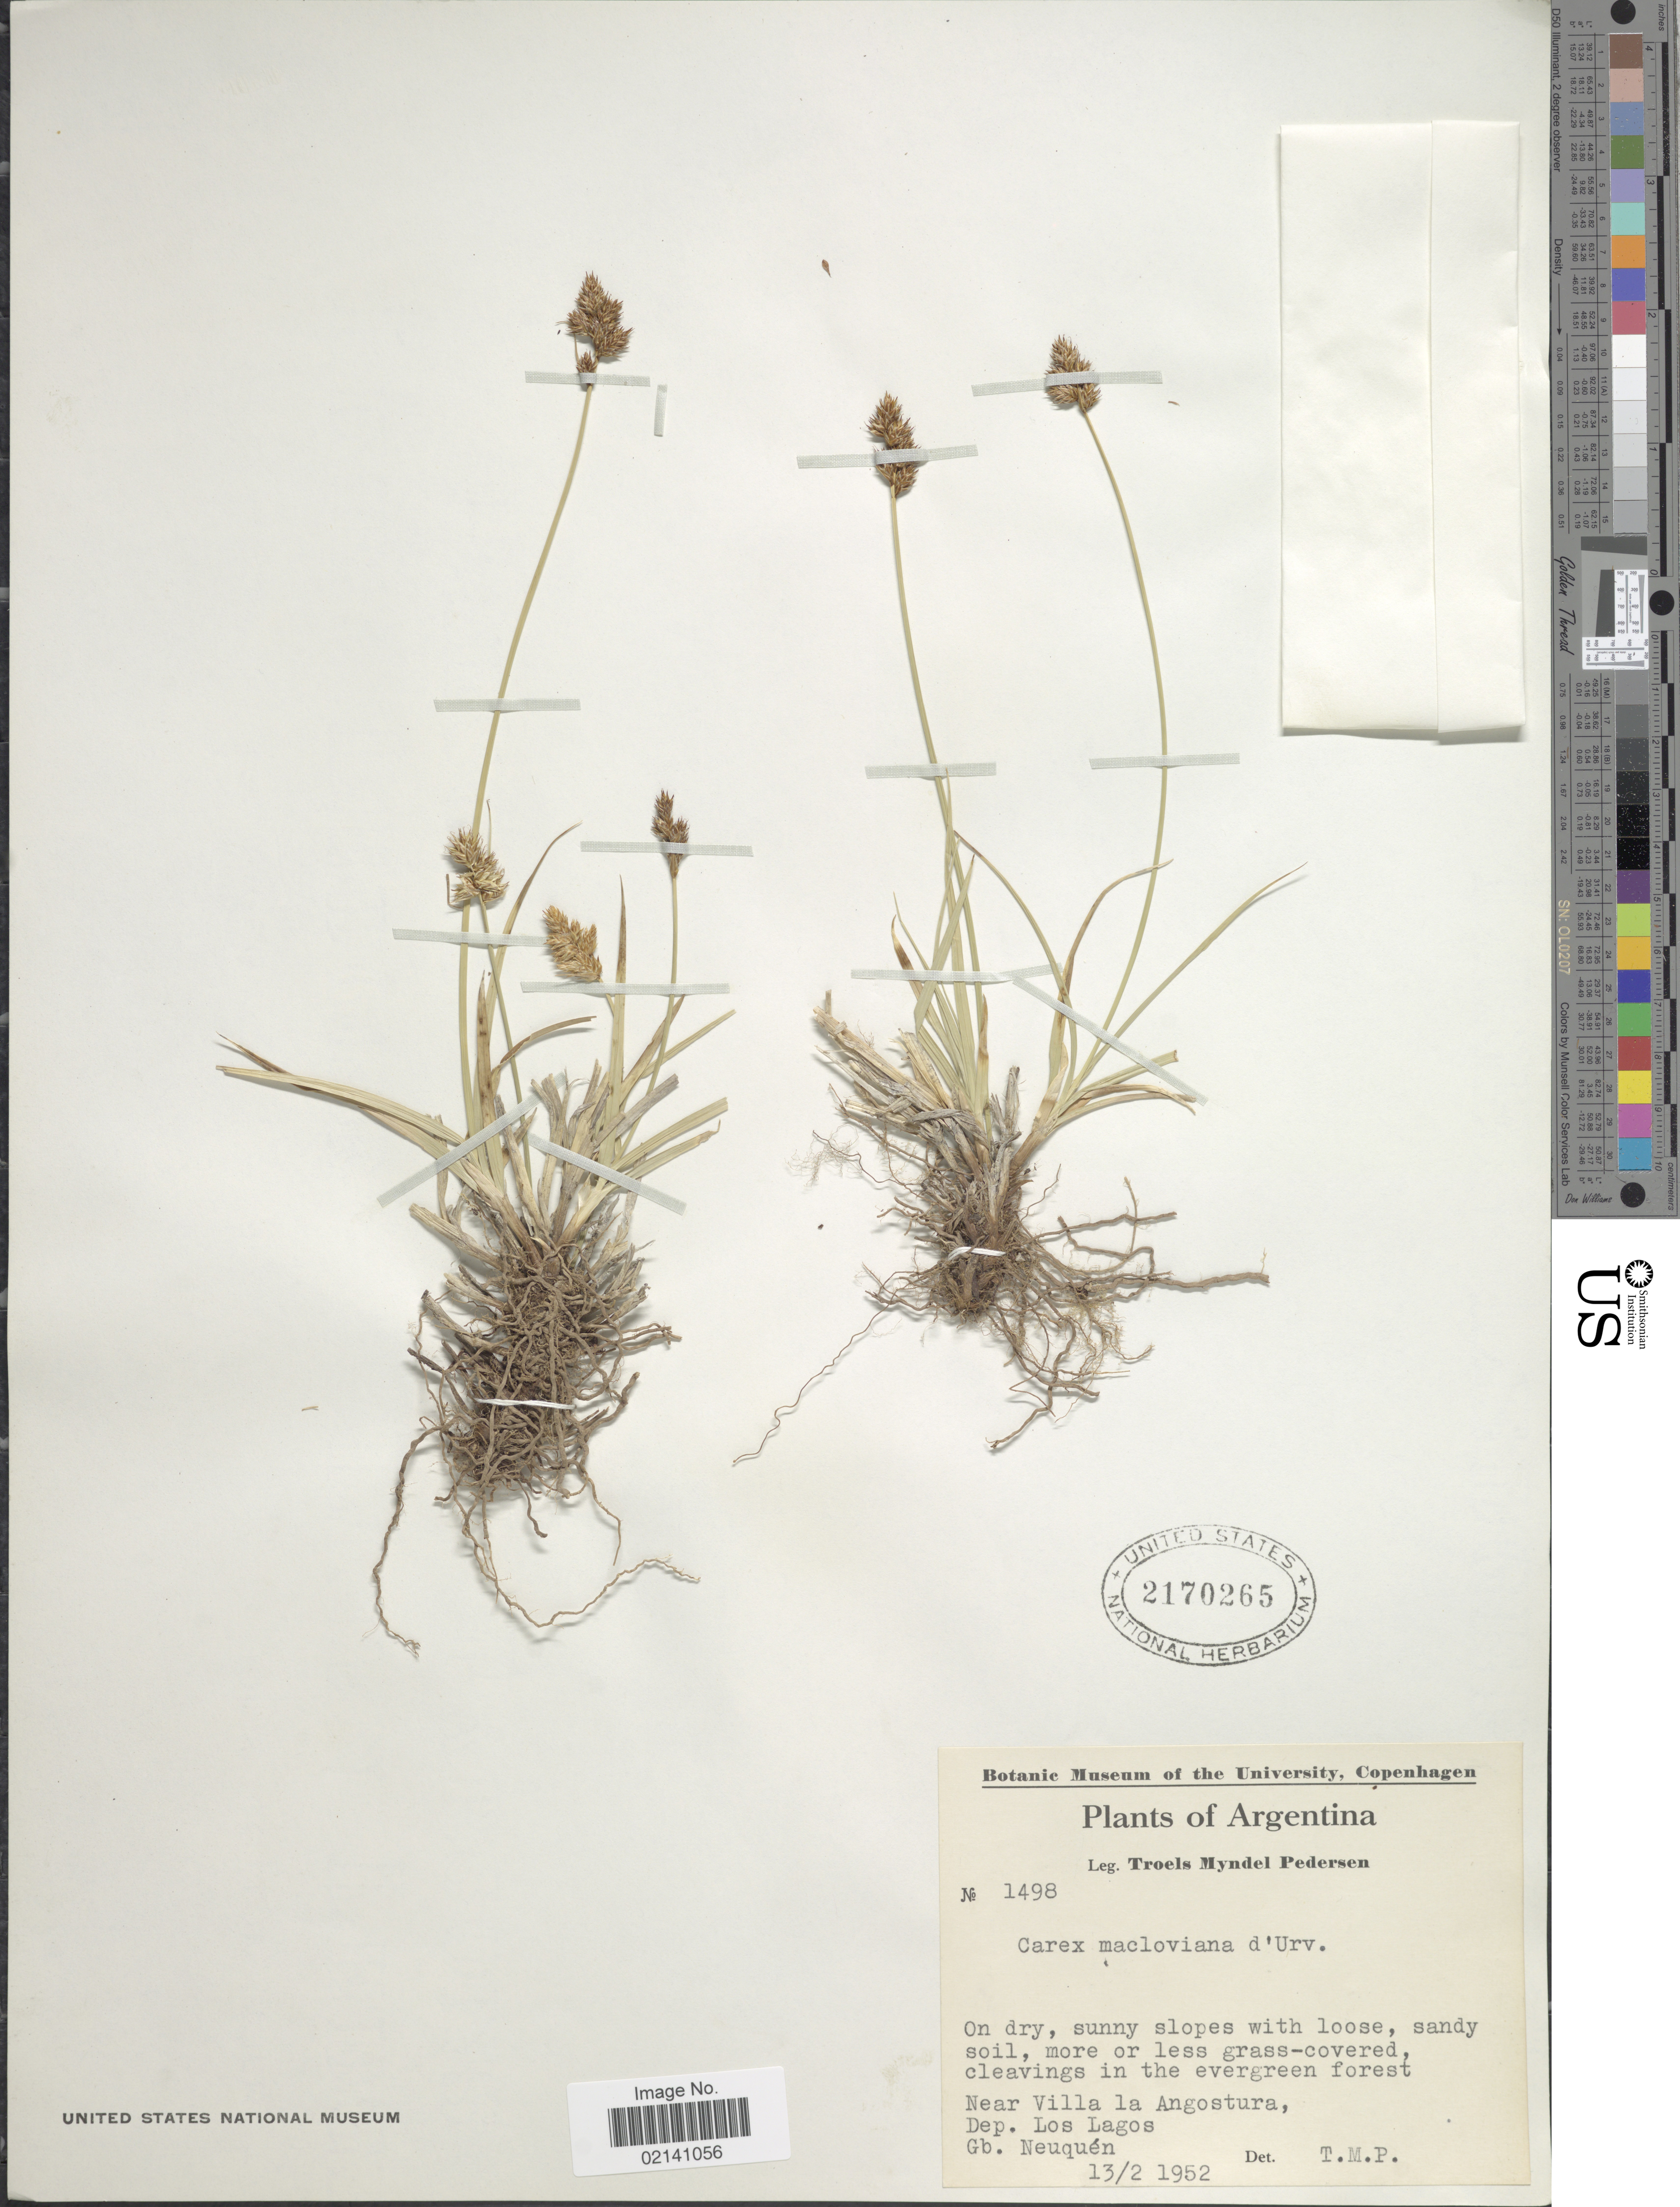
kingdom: Plantae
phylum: Tracheophyta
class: Liliopsida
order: Poales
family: Cyperaceae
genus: Carex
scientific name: Carex macloviana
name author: d'Urv.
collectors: T. Pederson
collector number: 1498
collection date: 1952-02-13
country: Argentina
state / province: Neuquen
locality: Near Villa la Angostura, Dep. Los Lagos, Gb. Nuequen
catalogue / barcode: US 2170265